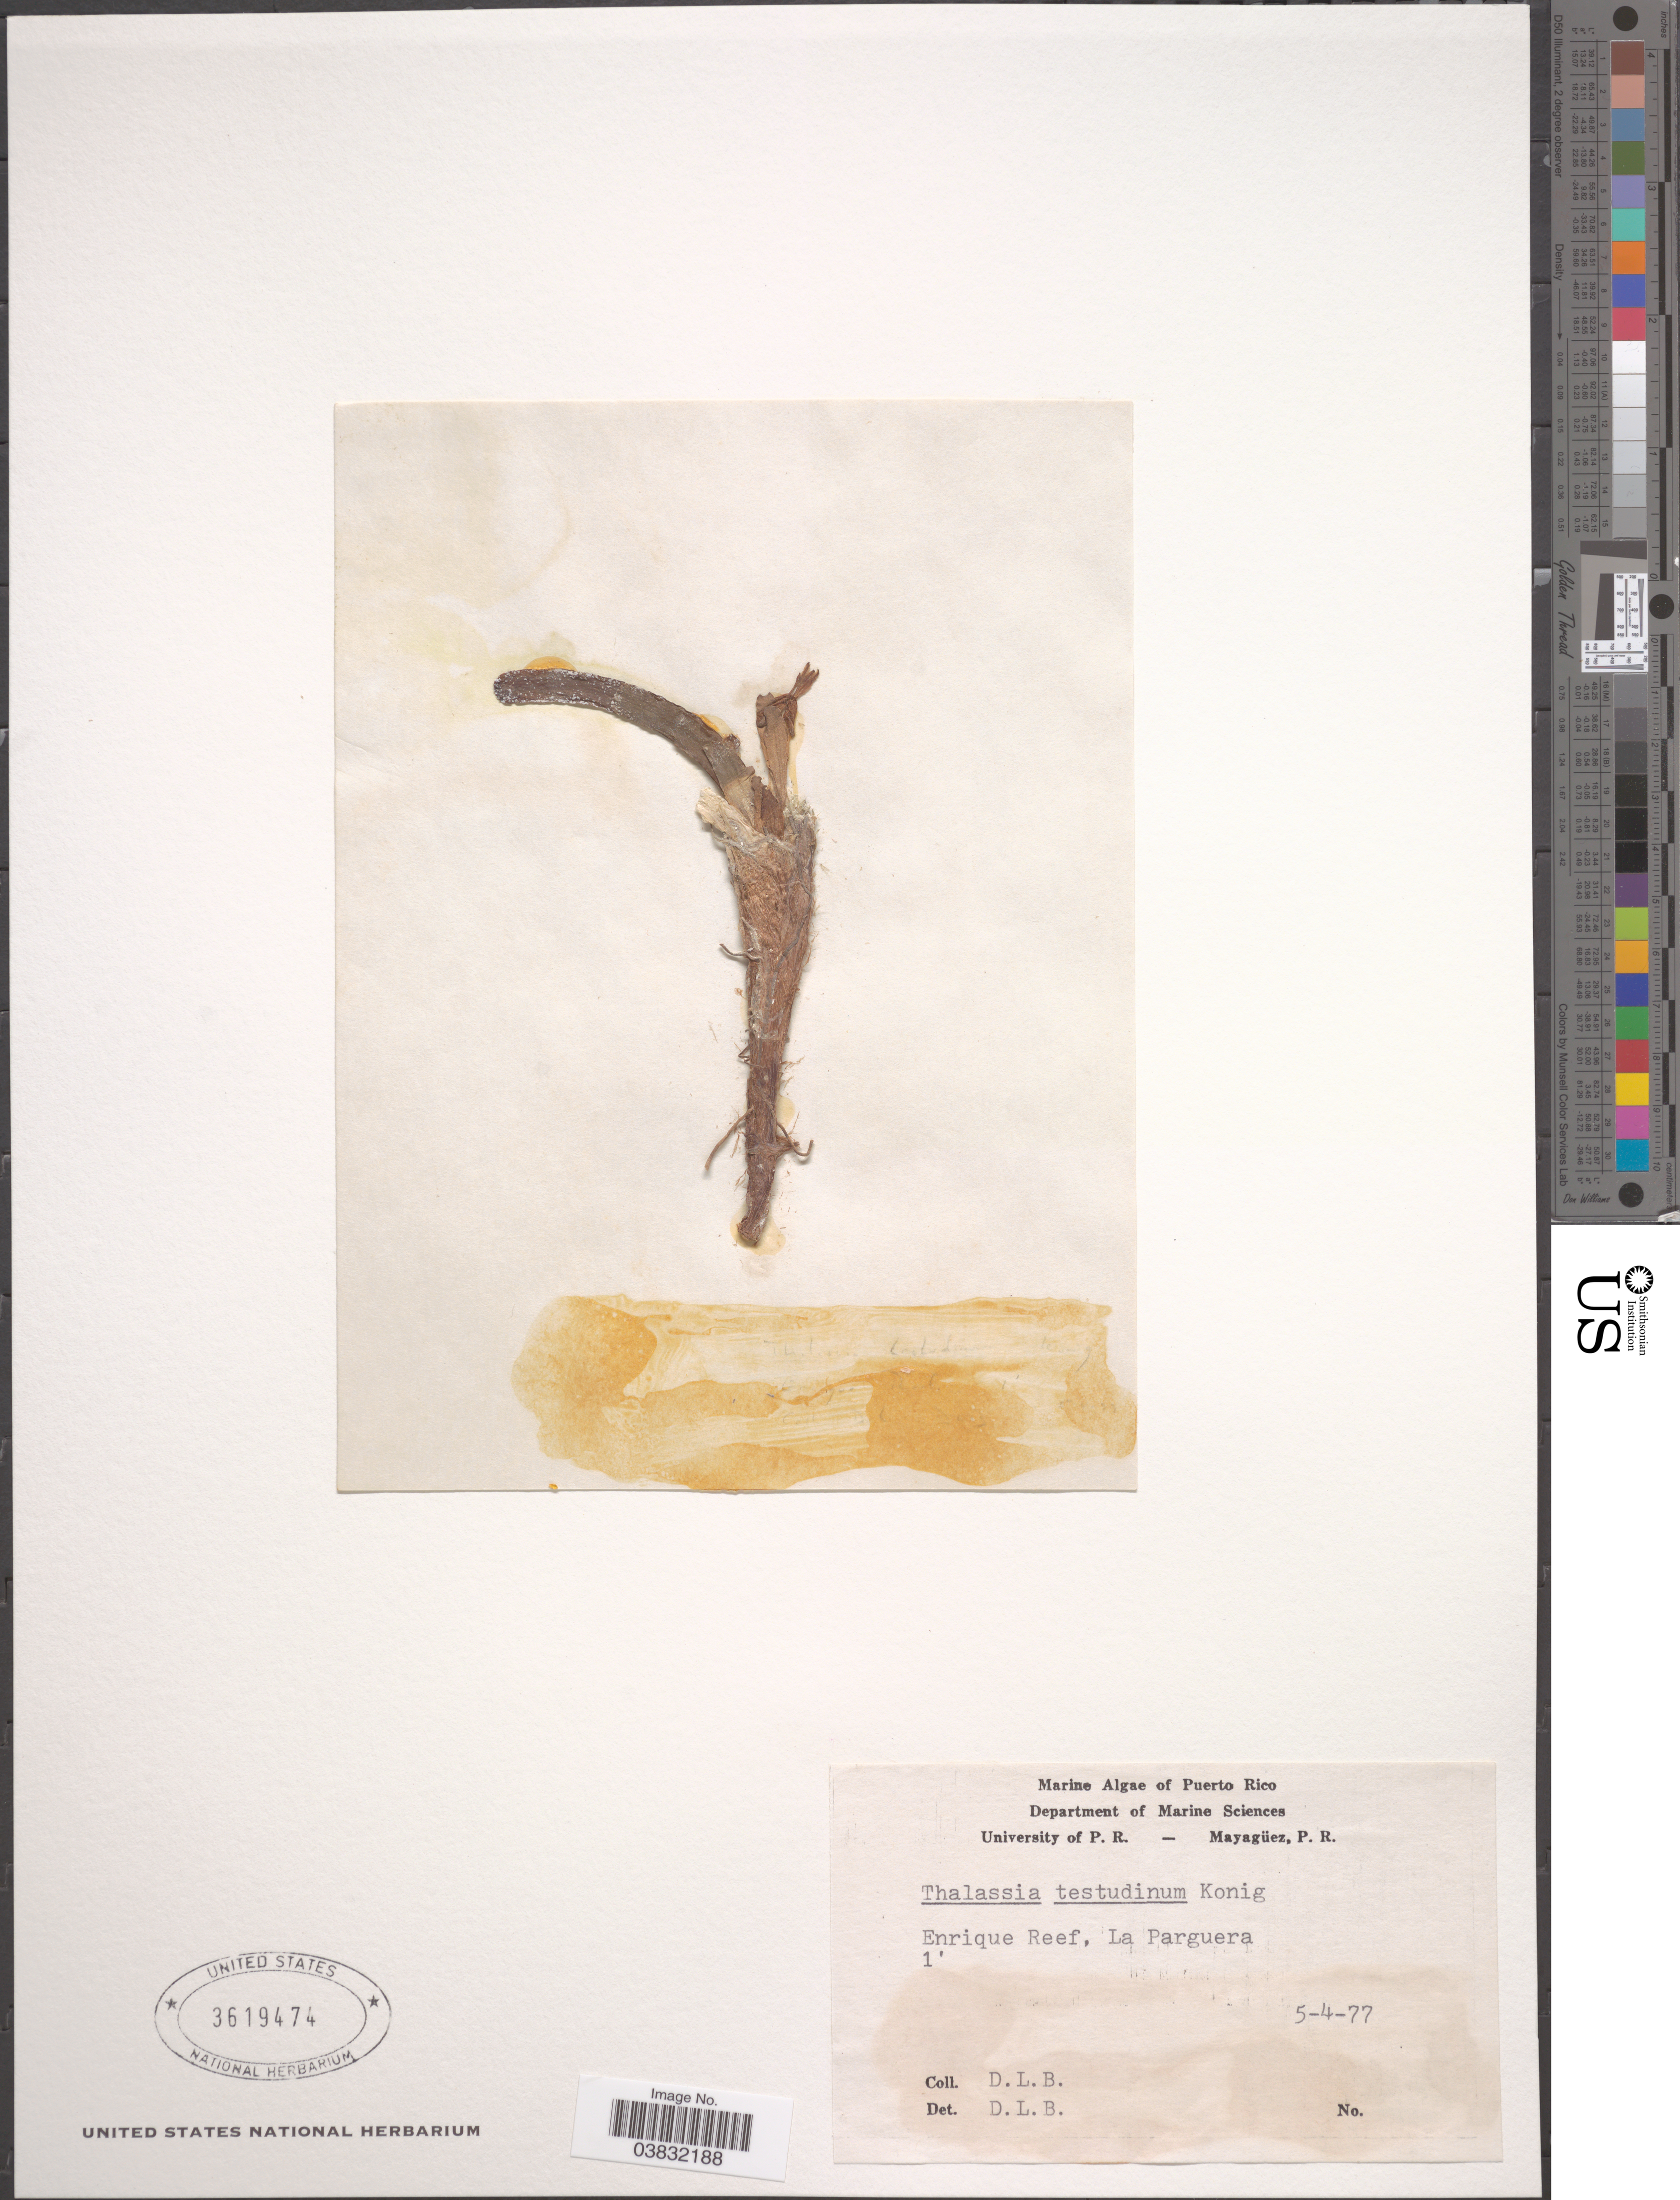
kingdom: Plantae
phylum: Tracheophyta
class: Liliopsida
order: Alismatales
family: Hydrocharitaceae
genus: Thalassia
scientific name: Thalassia testudinum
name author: Banks & Sol. ex K.D. Koenig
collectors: D. L. B.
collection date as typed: Transcribed d/m/y: 5/4/77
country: Puerto Rico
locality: Enrique Reef, La Parguera.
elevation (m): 0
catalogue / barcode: US 3619474